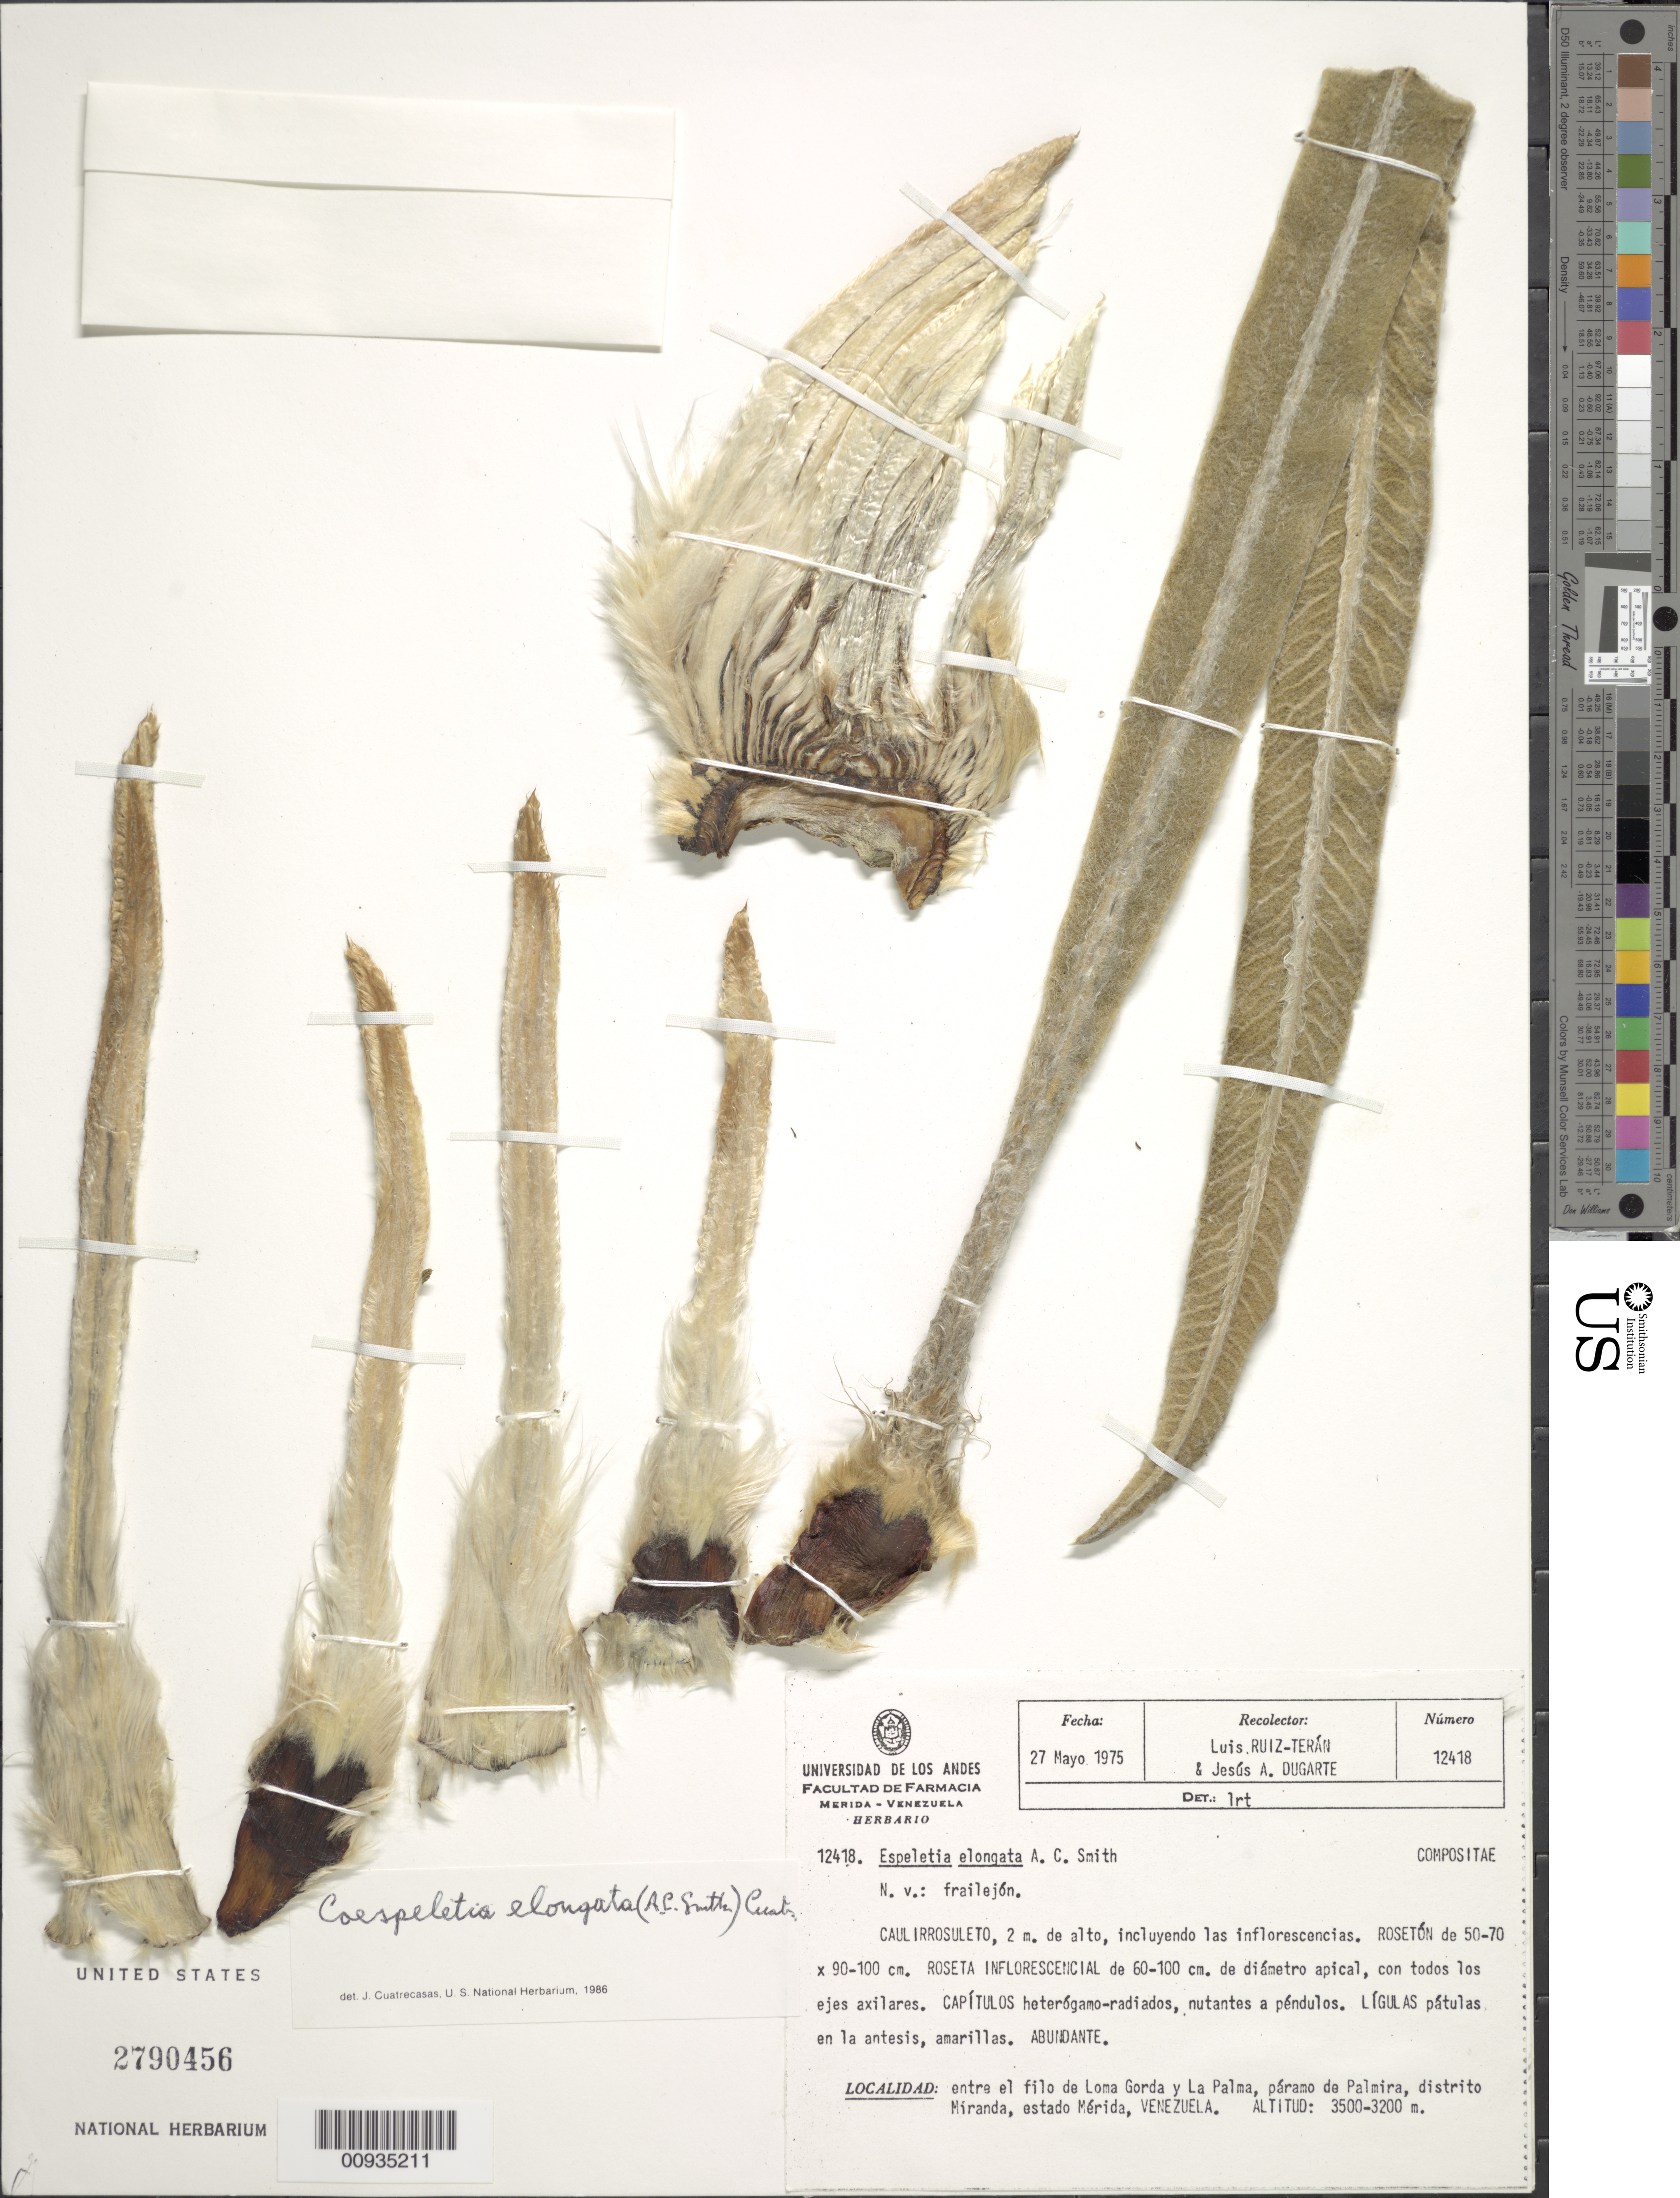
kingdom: Plantae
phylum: Tracheophyta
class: Magnoliopsida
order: Asterales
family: Asteraceae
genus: Coespeletia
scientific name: Coespeletia elongata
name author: (A.C. Sm.) Cuatrec.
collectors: L. E. Ruíz-Terán & J. Dugarte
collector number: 12418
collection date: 1975-05-27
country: Venezuela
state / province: Mérida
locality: Entre el filo de Loma Gorda y La Palma, paramo de Palmira, distrito Miranda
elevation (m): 3200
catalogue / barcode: US 2790456